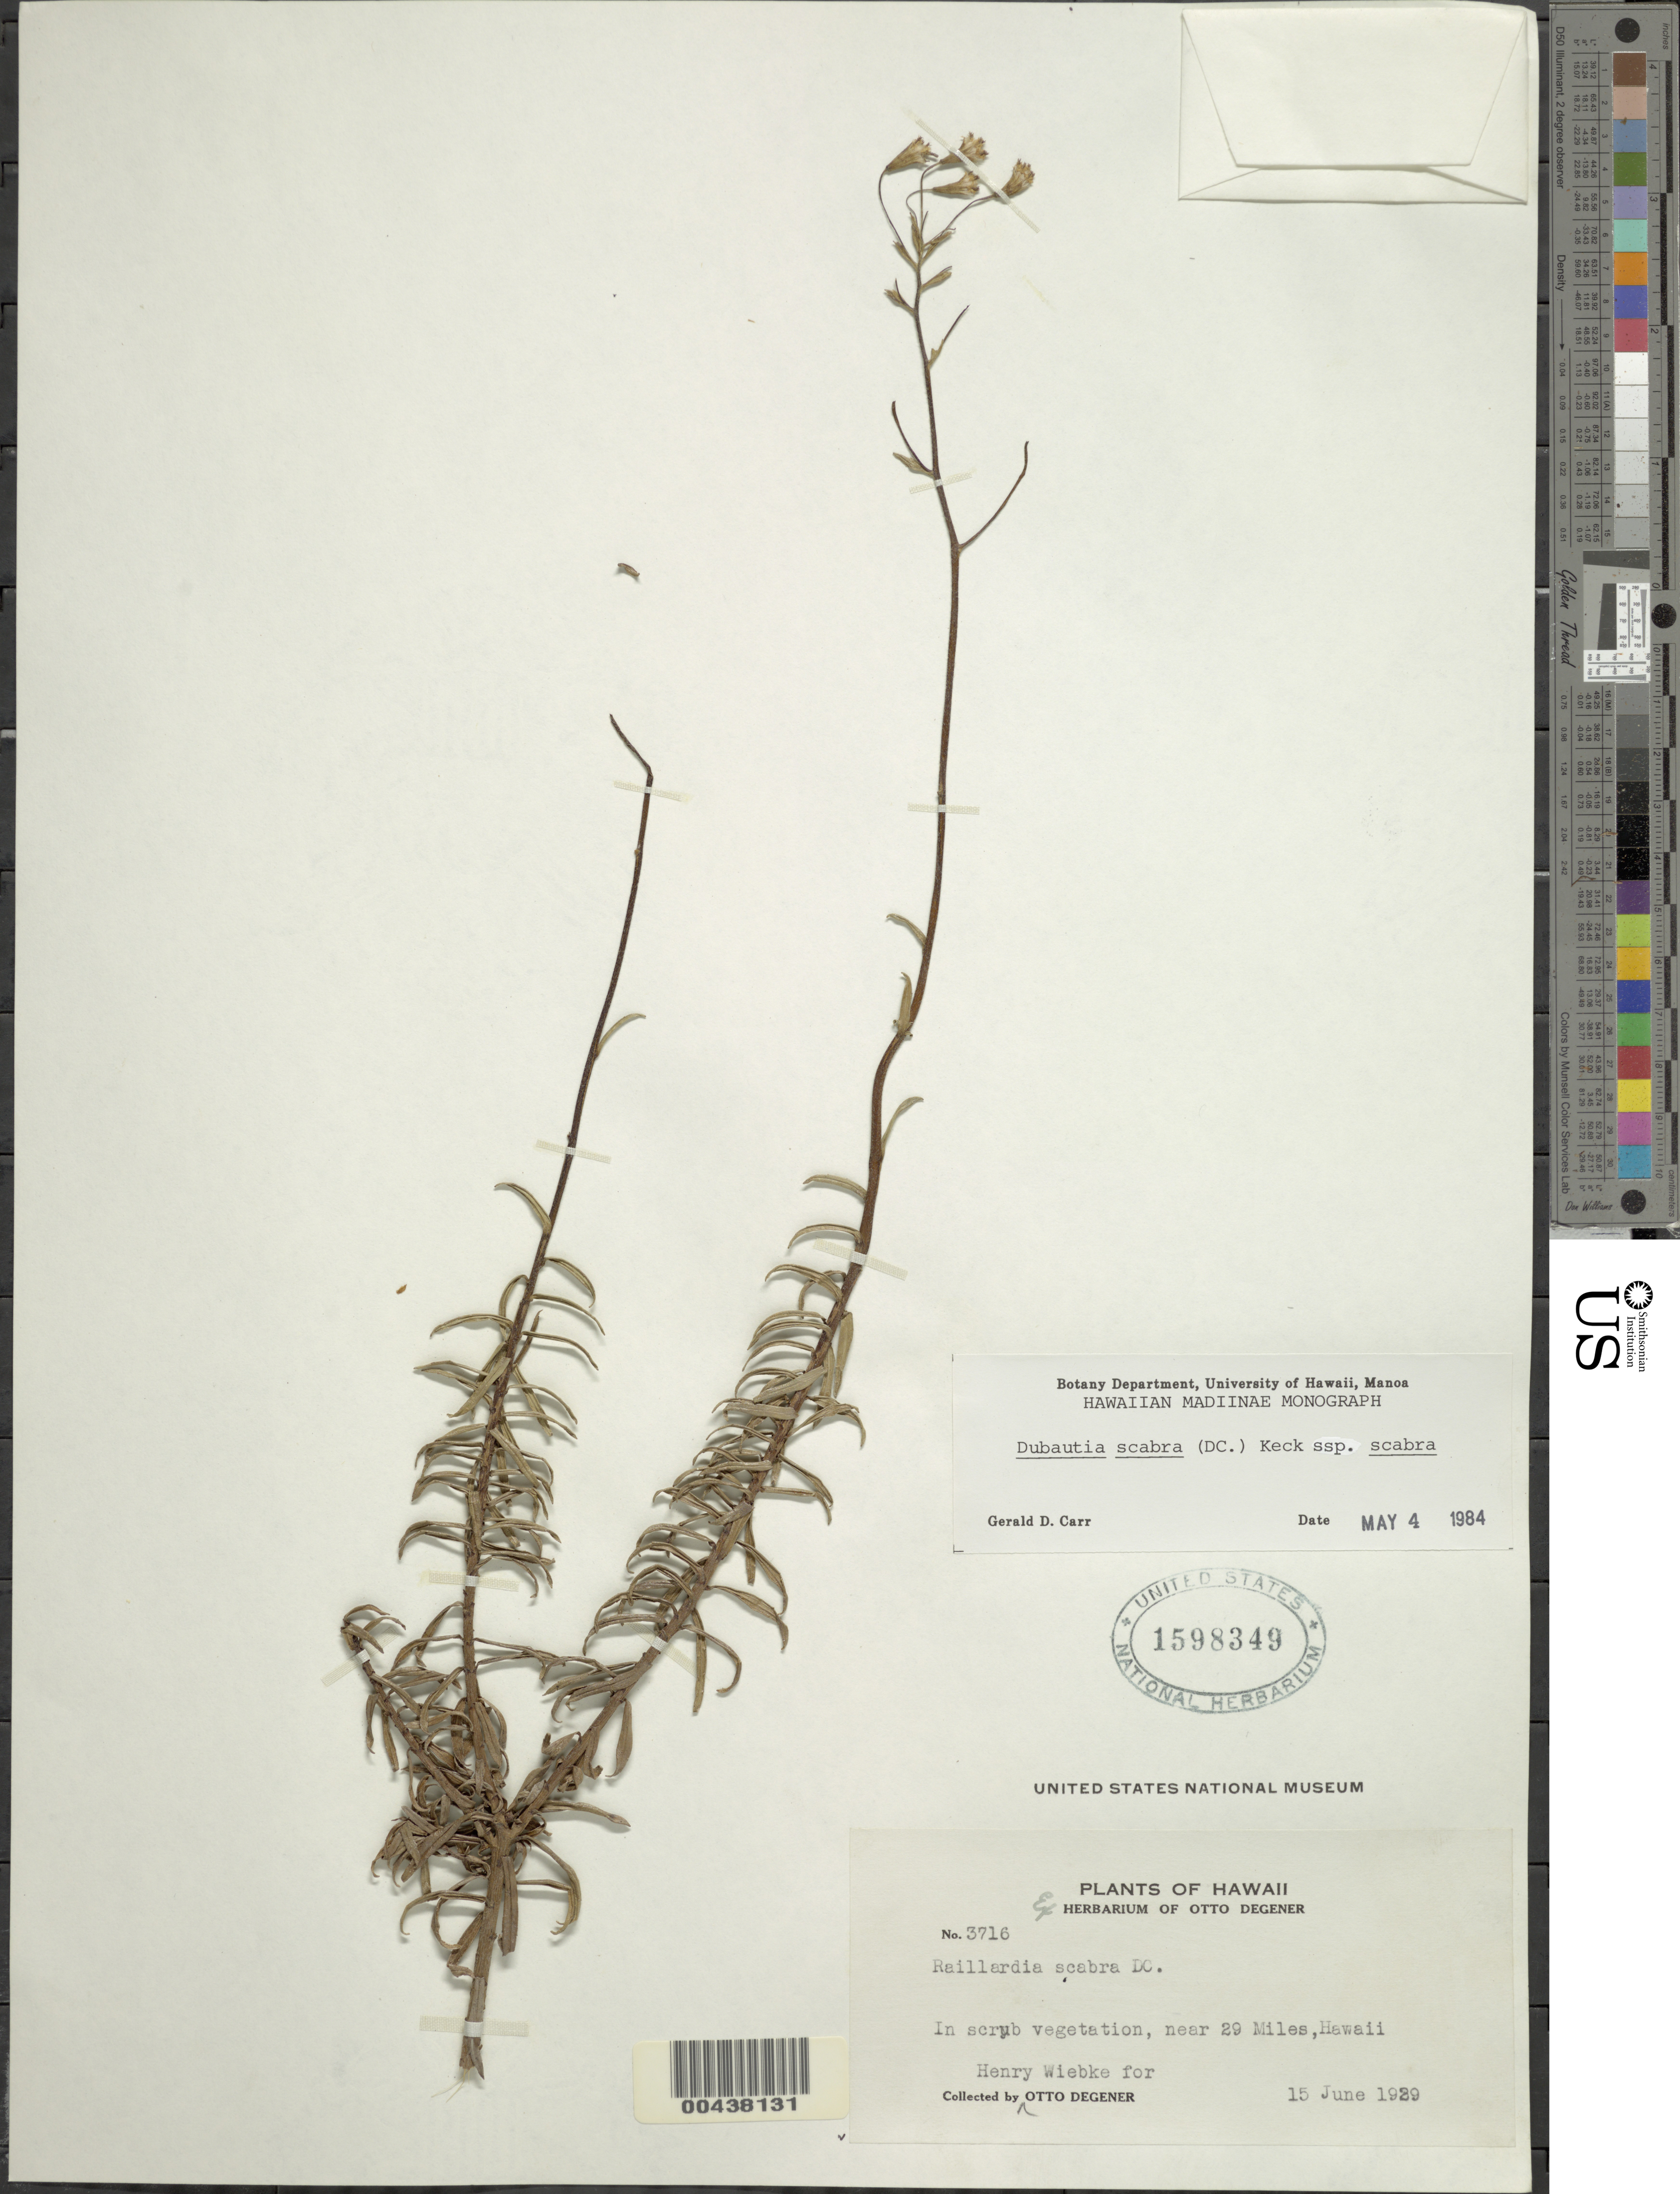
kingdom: Plantae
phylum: Tracheophyta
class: Magnoliopsida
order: Asterales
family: Asteraceae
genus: Dubautia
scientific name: Dubautia scabra subsp. scabra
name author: (DC.) D.D. Keck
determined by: Carr, G. D.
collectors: H. Wiebke & O. Degener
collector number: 3716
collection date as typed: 15 Jun 1929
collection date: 1929-06-15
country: United States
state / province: Hawaii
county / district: Hawaii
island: Hawaii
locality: Near 29 miles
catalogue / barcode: US 1598349